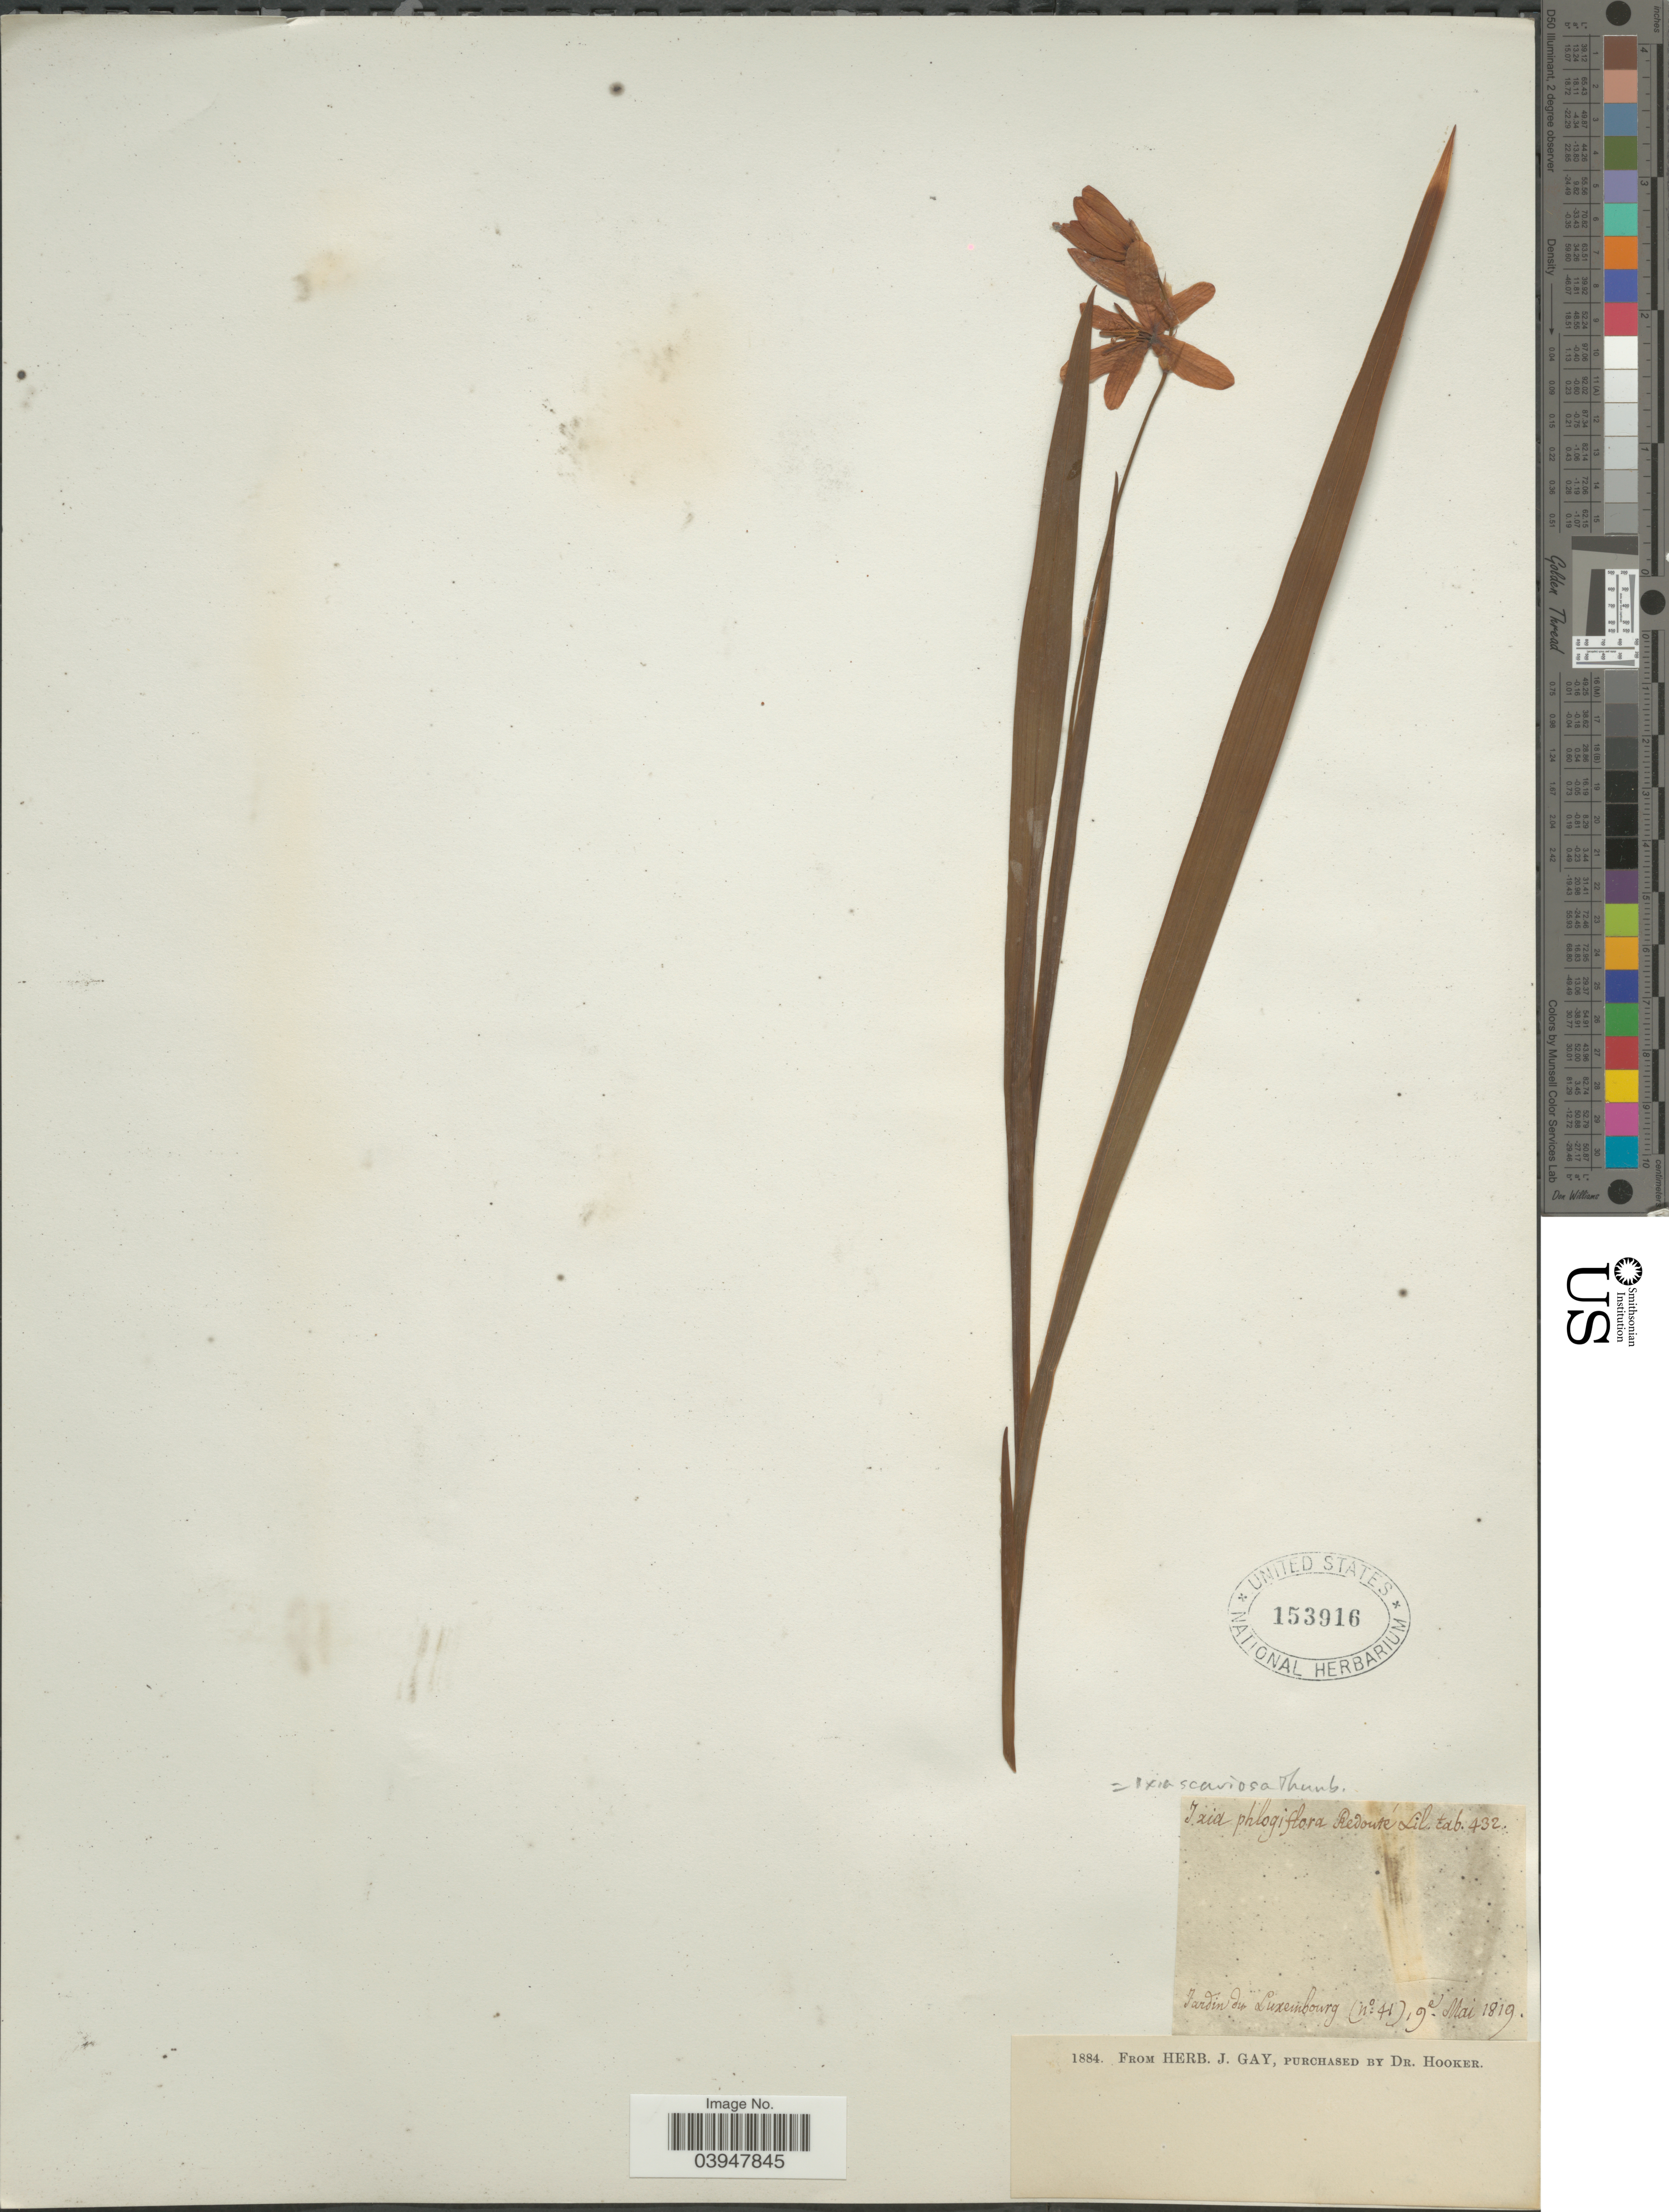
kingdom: Plantae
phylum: Tracheophyta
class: Liliopsida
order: Asparagales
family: Iridaceae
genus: Ixia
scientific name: Ixia scariosa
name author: Thunb.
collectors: ex herb. J. Gay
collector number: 41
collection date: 1819-05-09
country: Luxembourg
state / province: Luxembourg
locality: Jardin du Luxembourg.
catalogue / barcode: US 153916